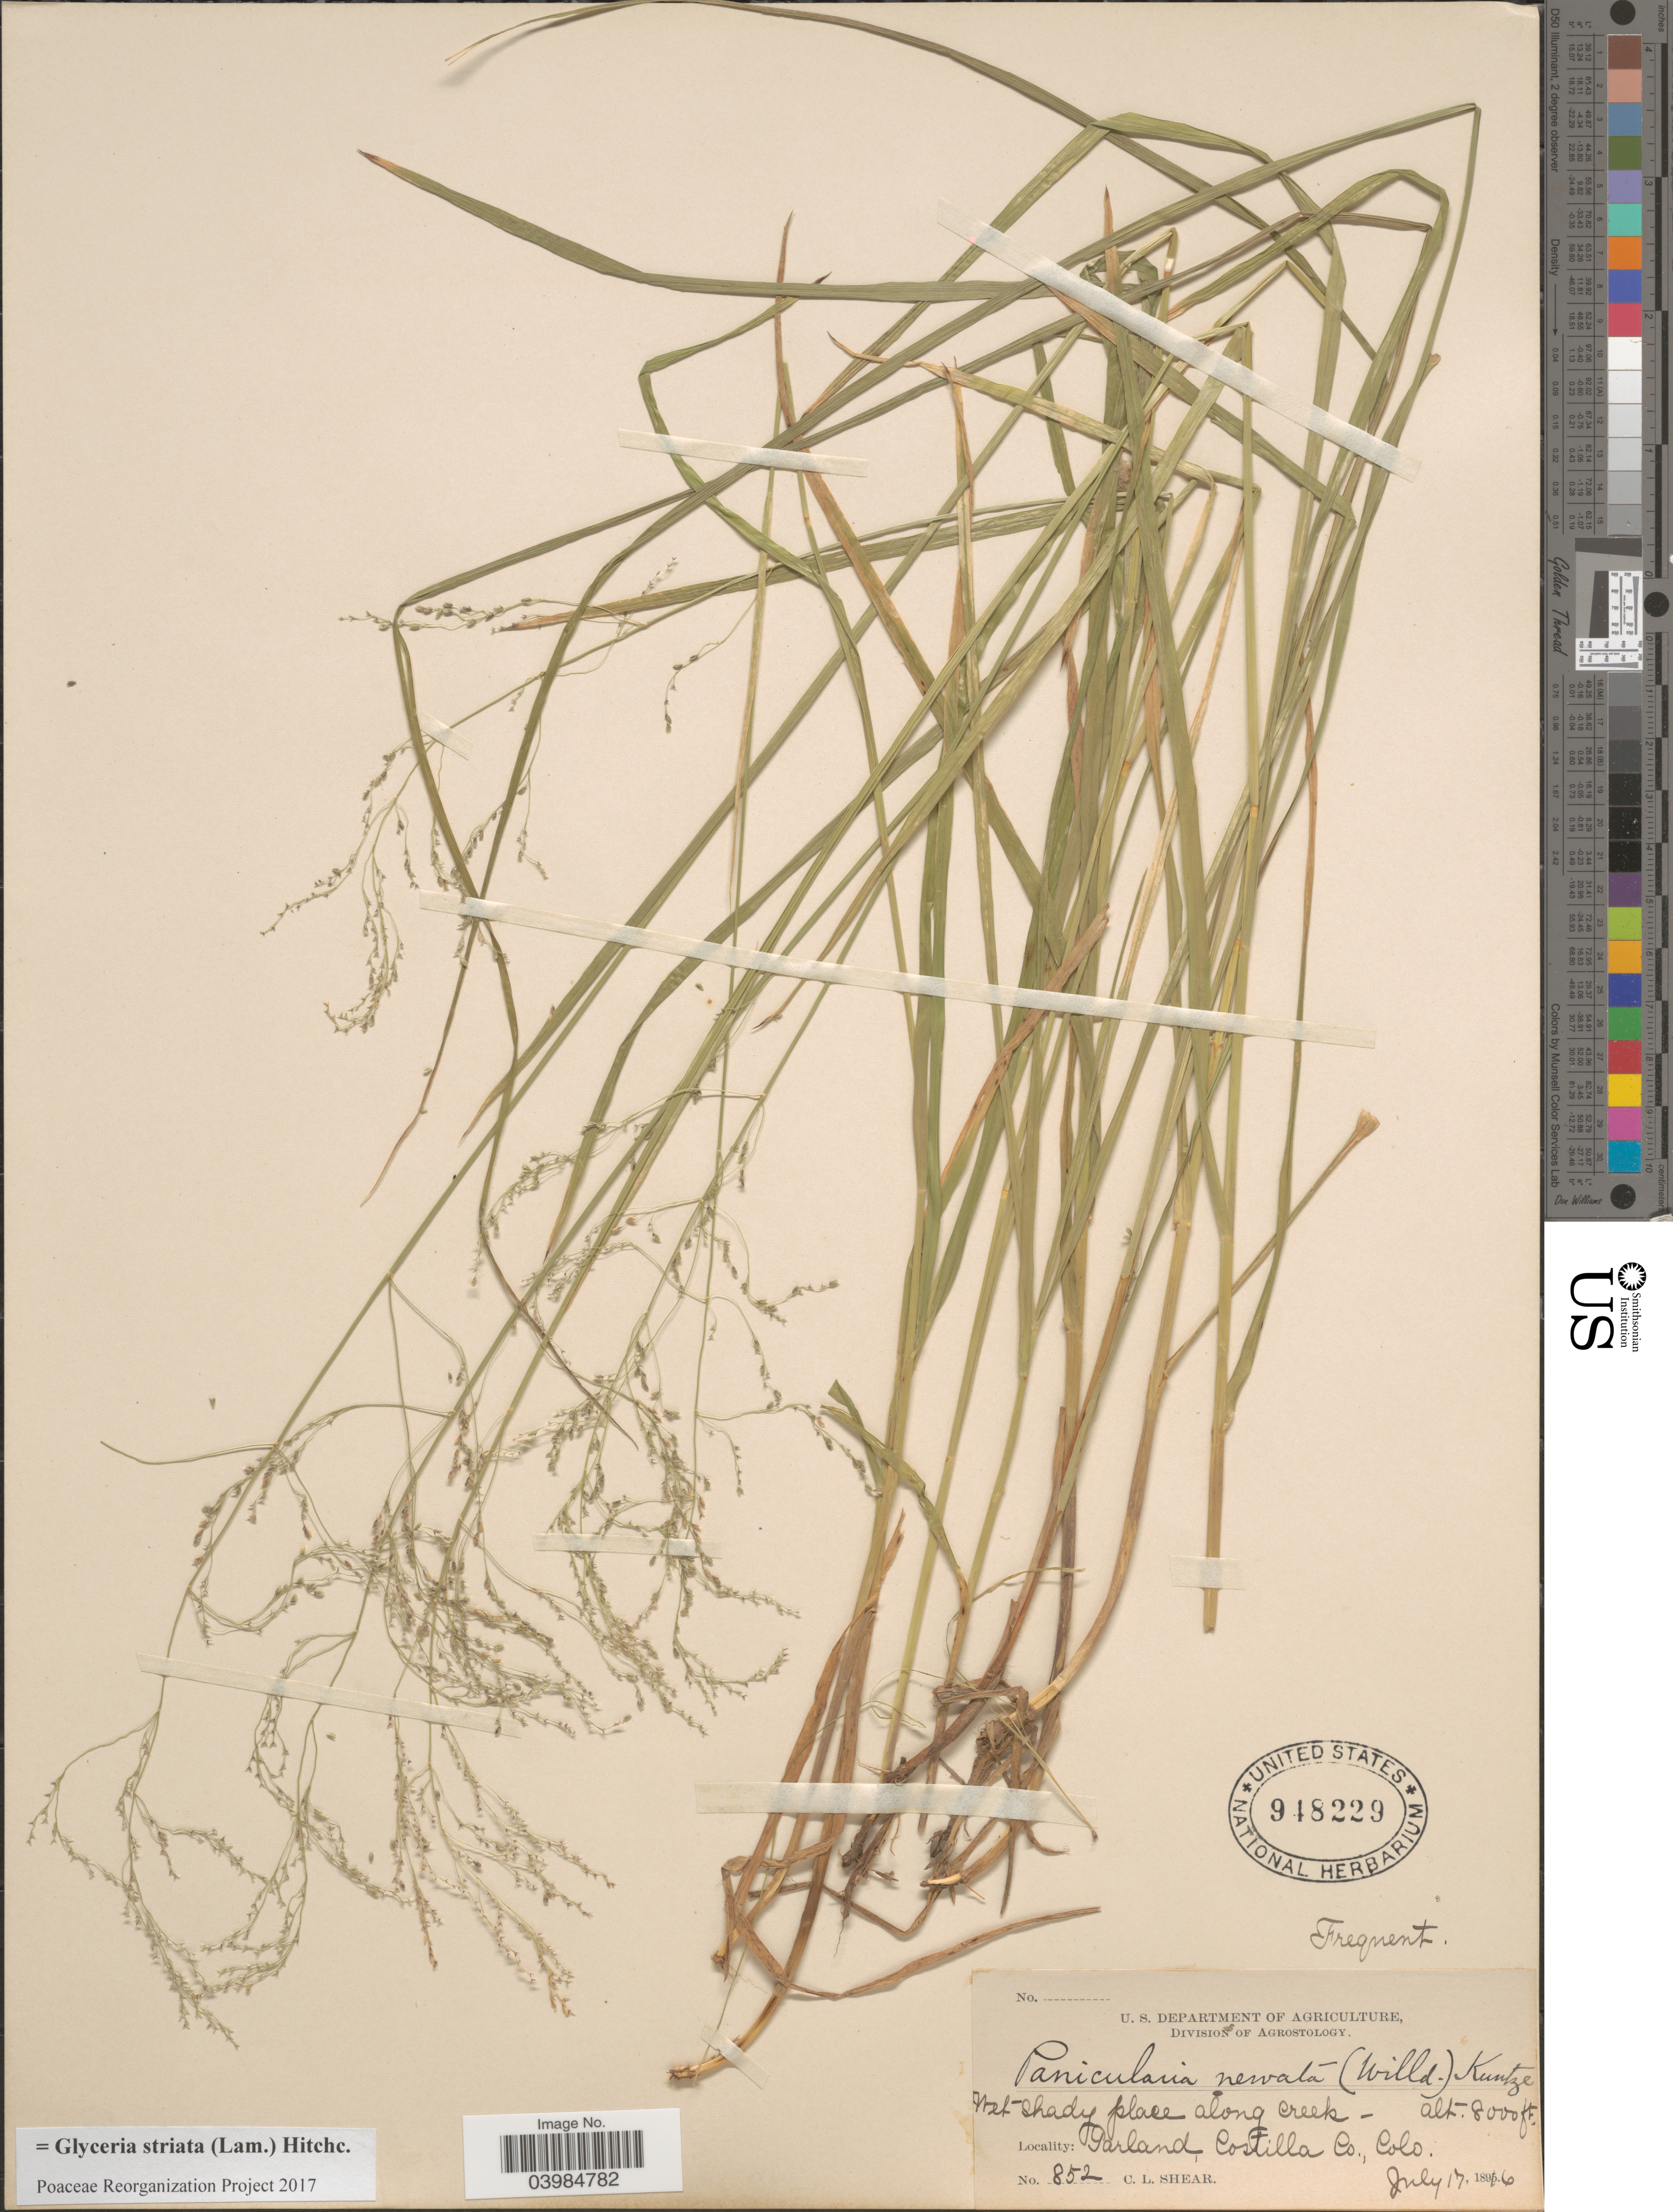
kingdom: Plantae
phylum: Tracheophyta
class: Liliopsida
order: Poales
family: Poaceae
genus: Glyceria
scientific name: Glyceria striata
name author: (Lam.) Hitchc.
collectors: C. L. Shear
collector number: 852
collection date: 1896-07-17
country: United States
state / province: Colorado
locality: Garland, Costilla Co.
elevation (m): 2438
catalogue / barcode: US 948229